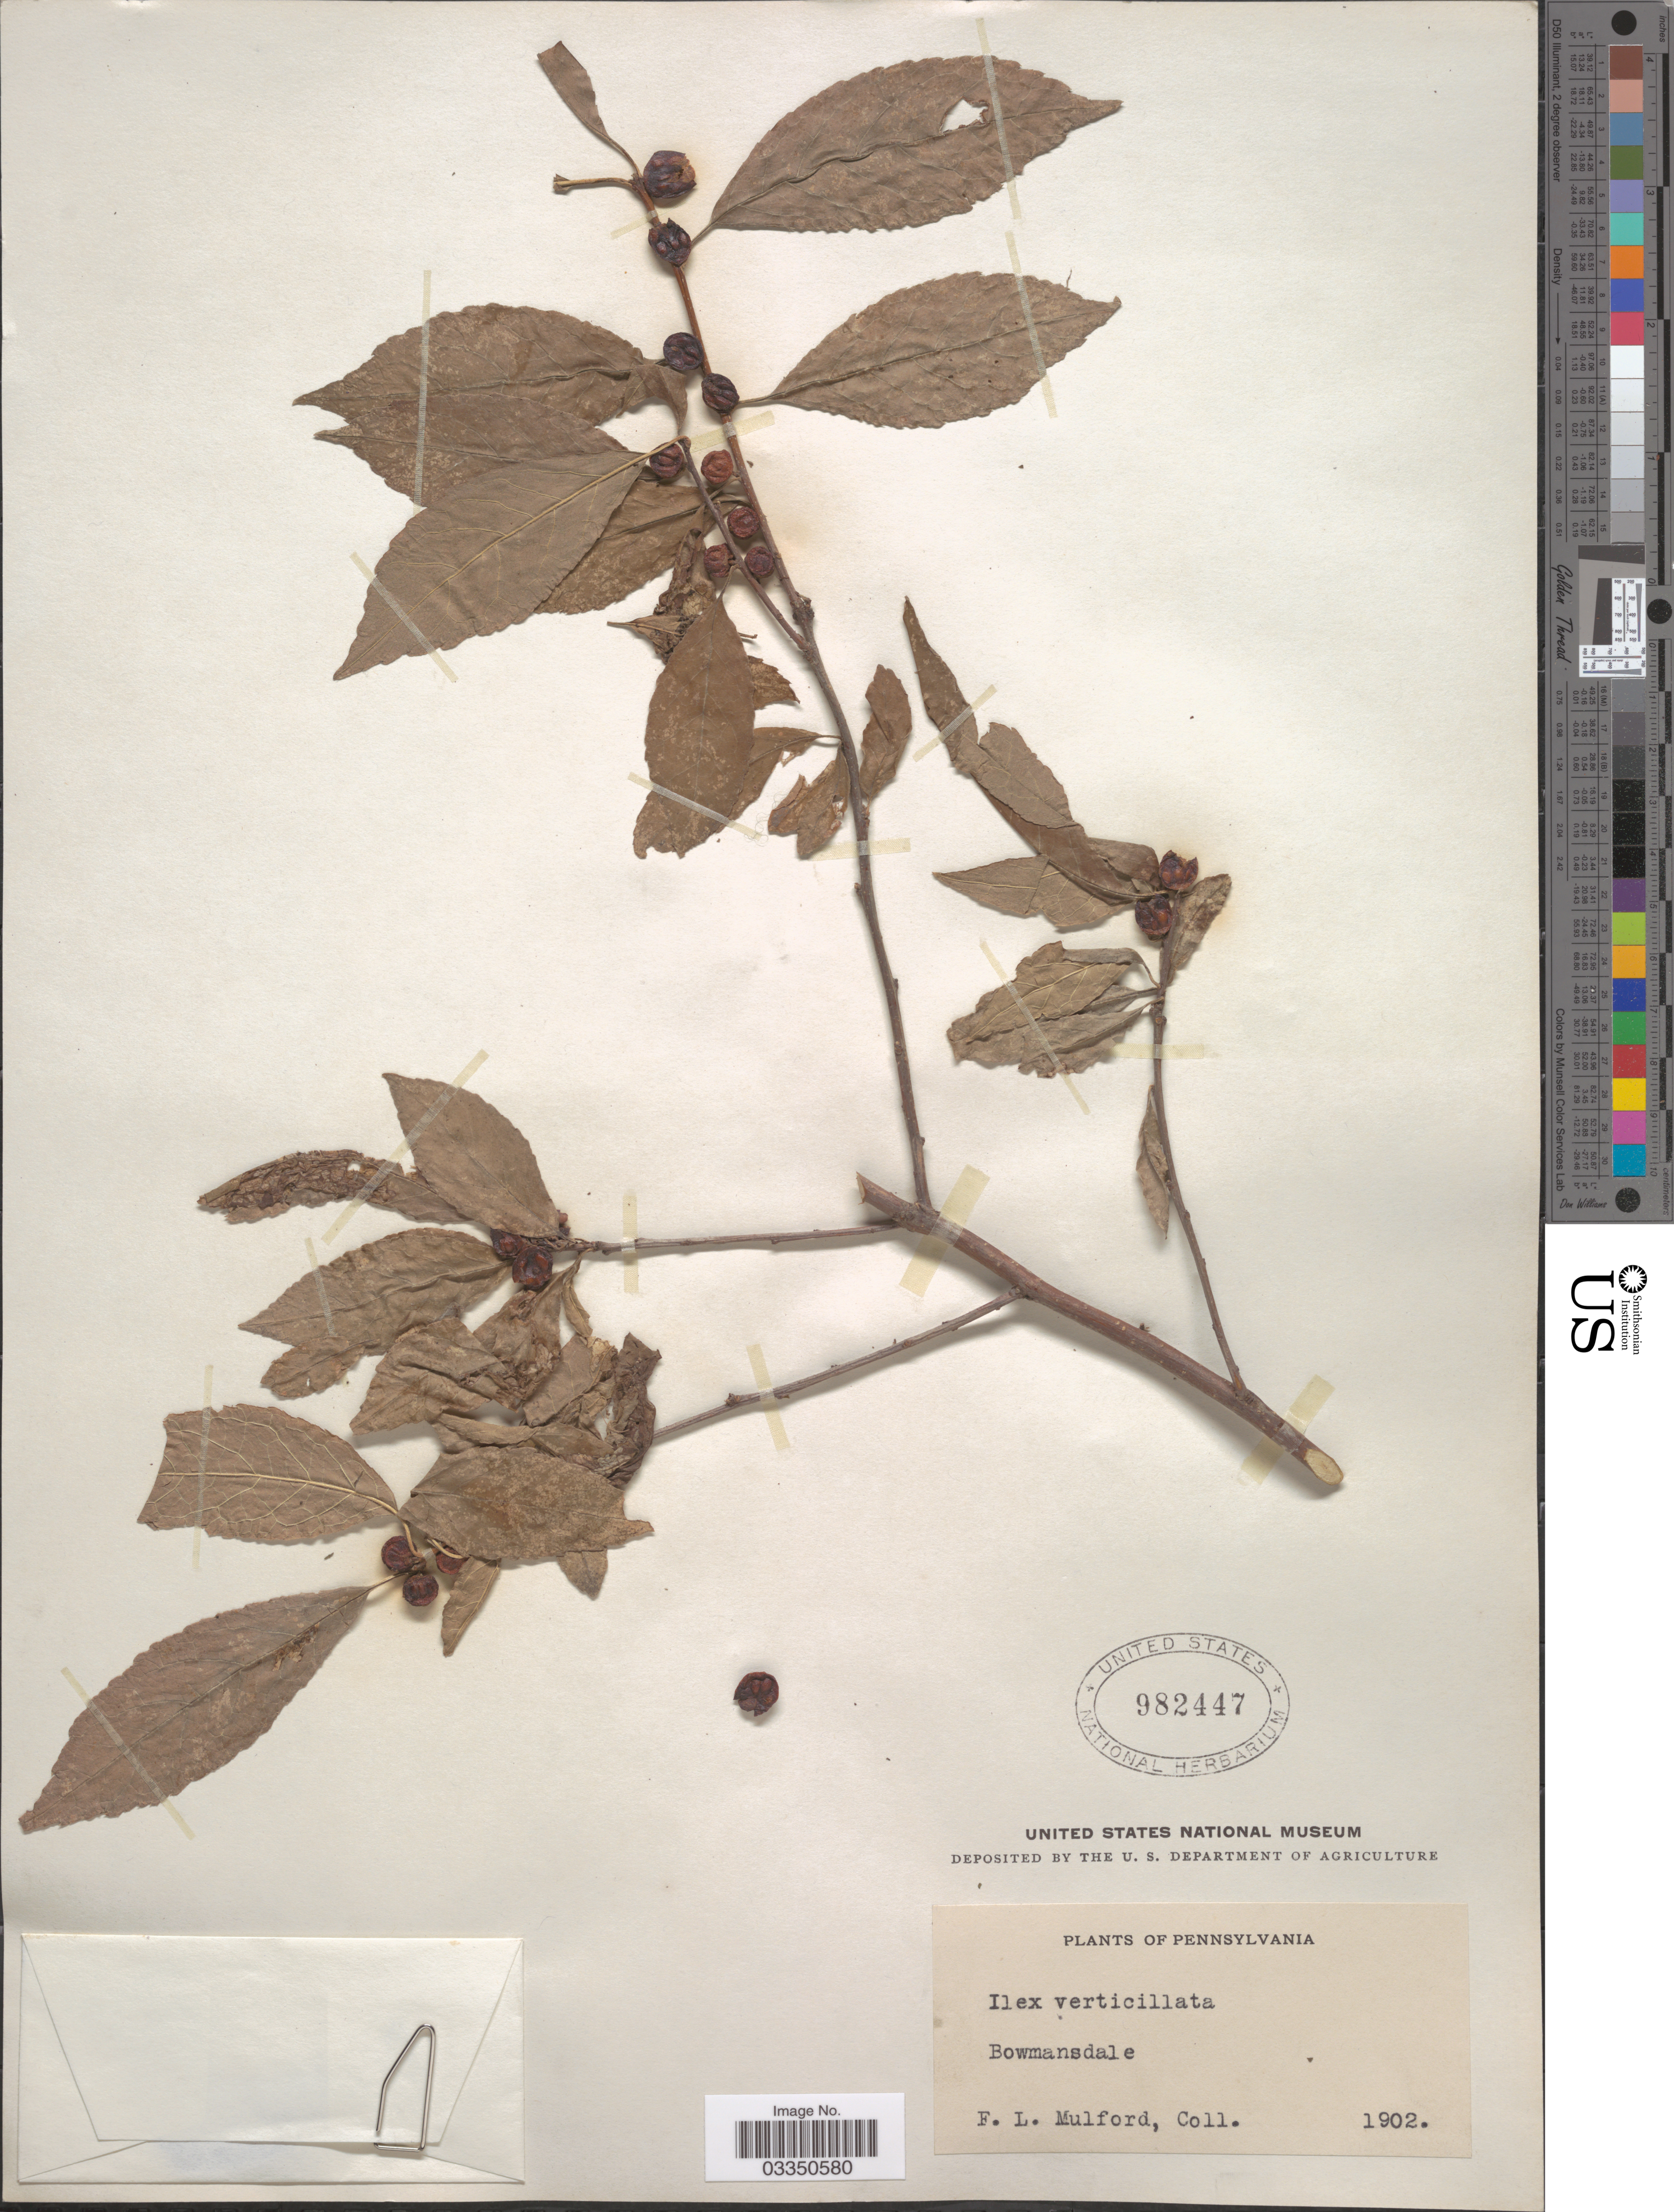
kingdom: Plantae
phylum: Tracheophyta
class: Magnoliopsida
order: Aquifoliales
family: Aquifoliaceae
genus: Ilex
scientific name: Ilex verticillata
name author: (L.) A. Gray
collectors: F. Mulford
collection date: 1902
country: United States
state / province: Pennsylvania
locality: Bowmansdale.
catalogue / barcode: US 982447